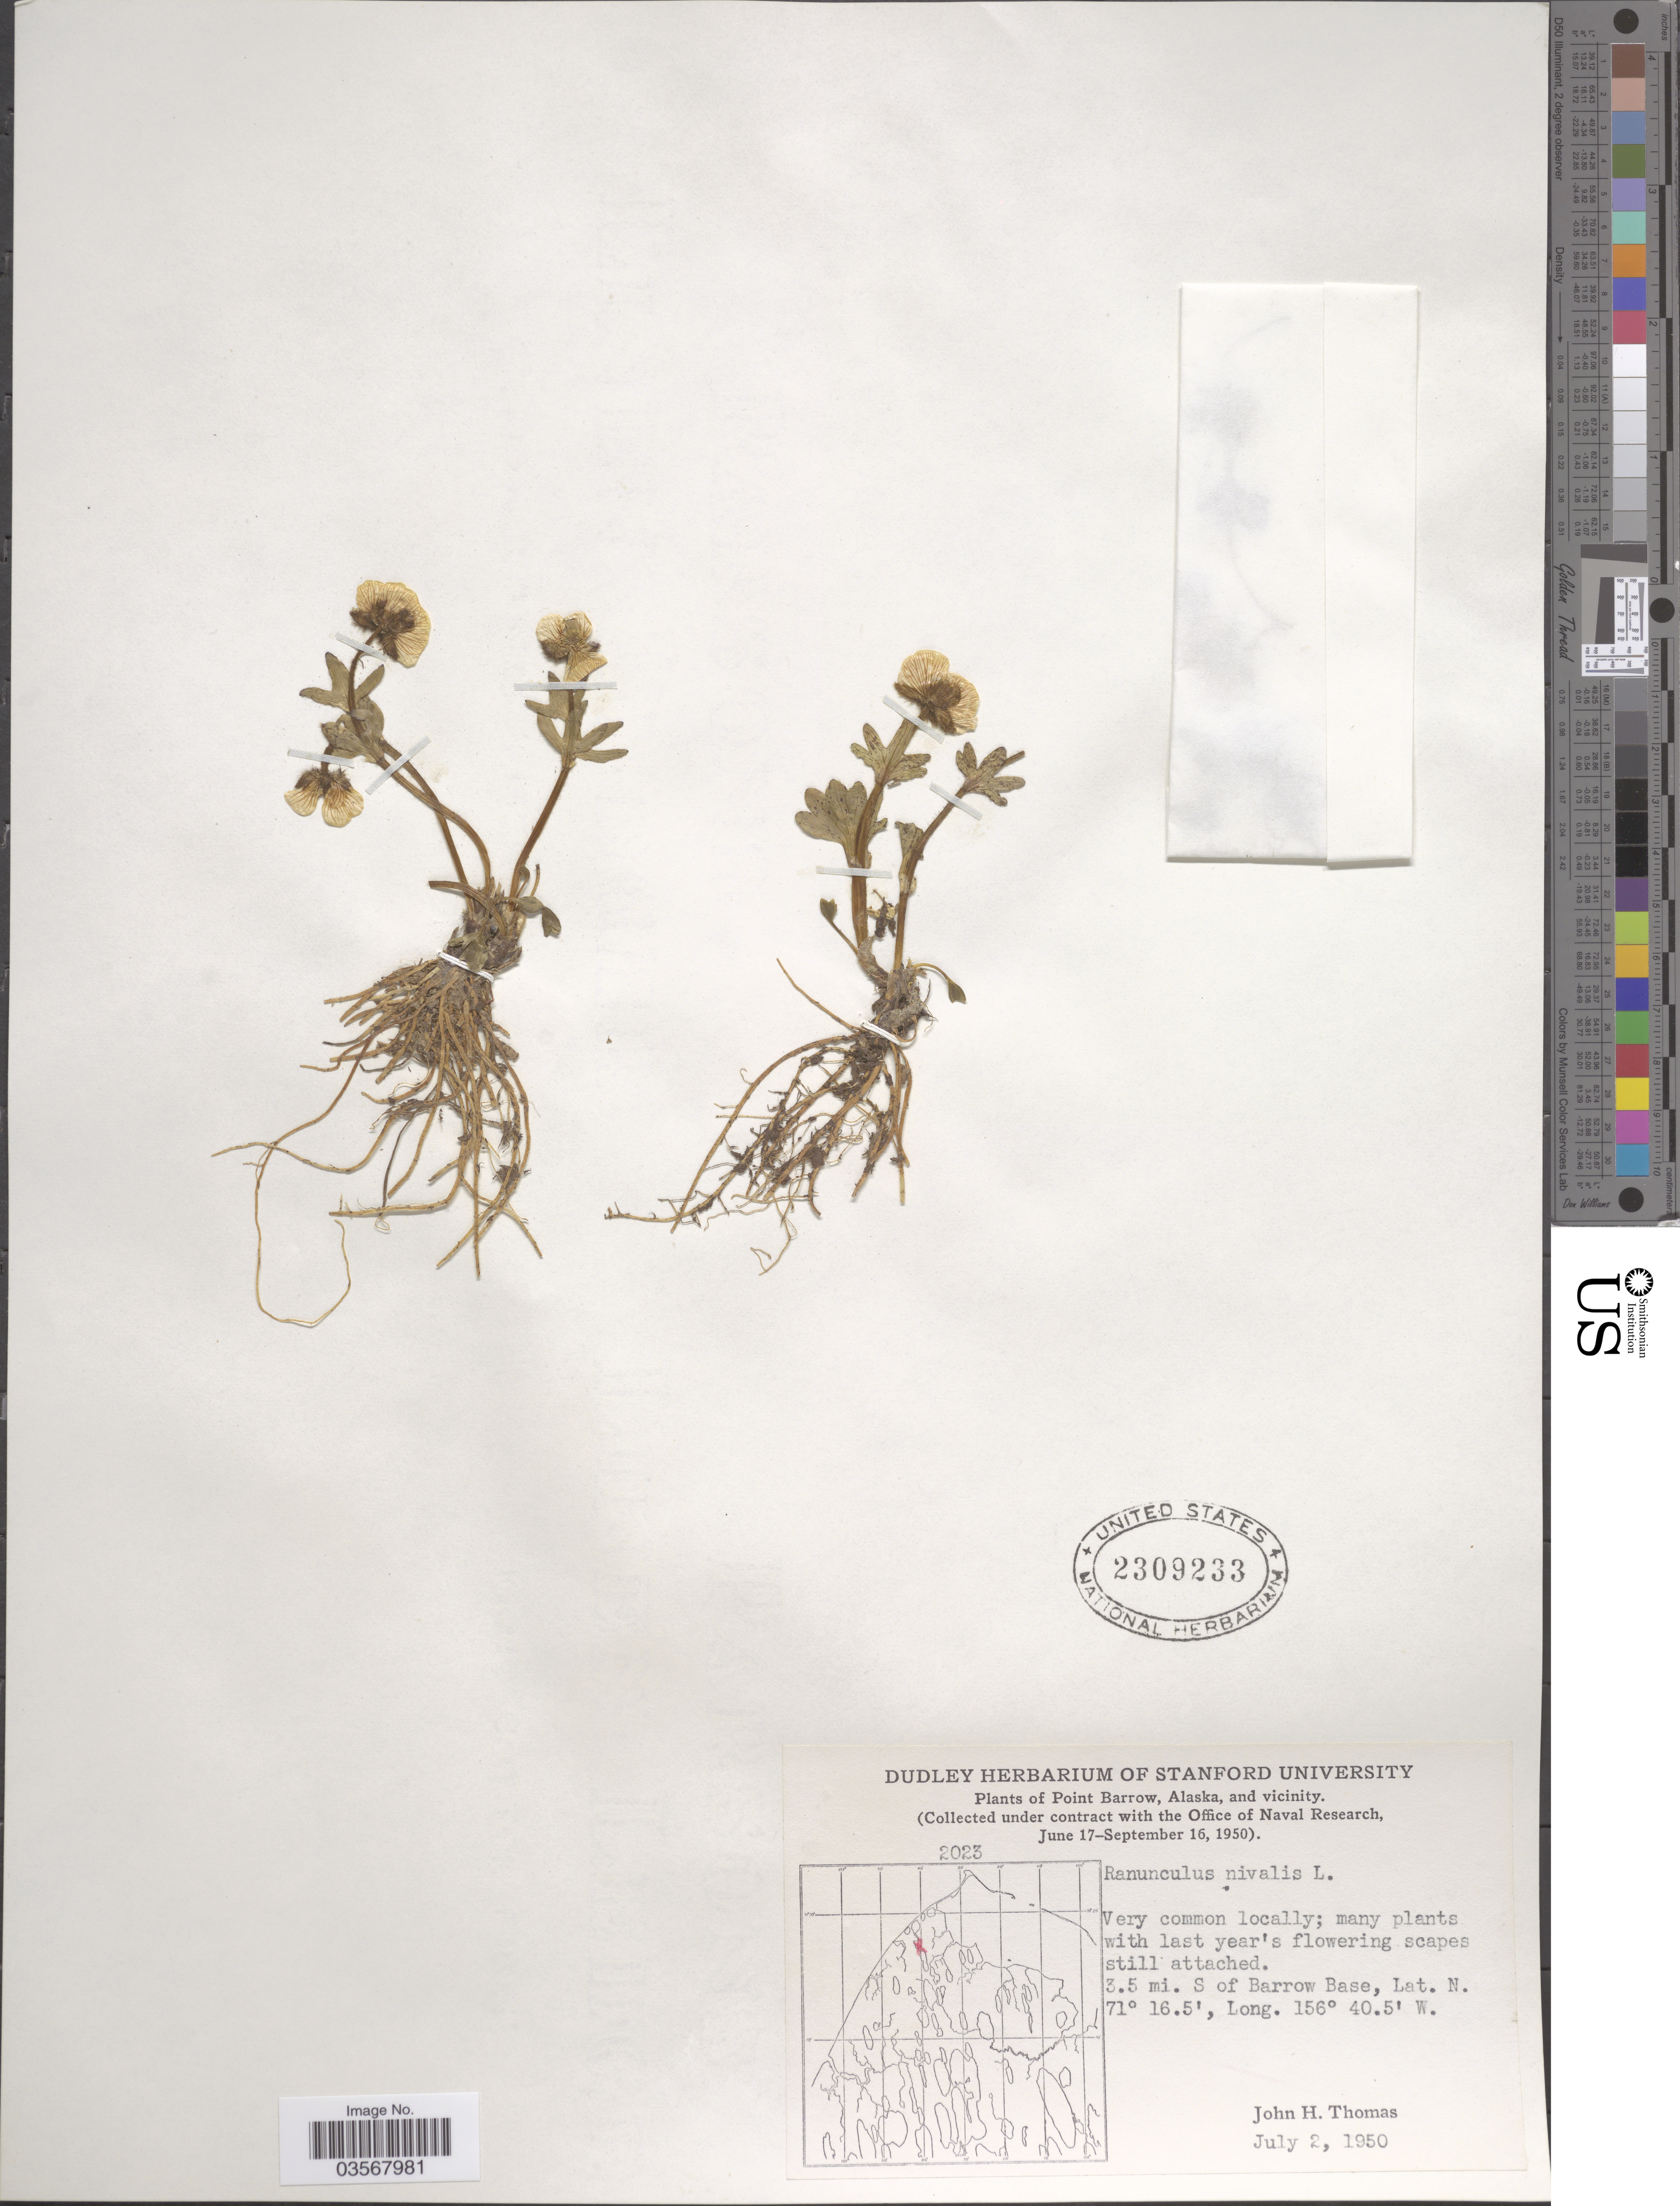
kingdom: Plantae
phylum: Tracheophyta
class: Magnoliopsida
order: Ranunculales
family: Ranunculaceae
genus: Ranunculus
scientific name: Ranunculus nivalis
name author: L.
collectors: J. H. Thomas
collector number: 2023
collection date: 1950-07-02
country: United States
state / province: Alaska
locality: Point Barrow, Alaska, and vicinity. 3.5 mi. S of Barrow Base.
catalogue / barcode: US 2309233